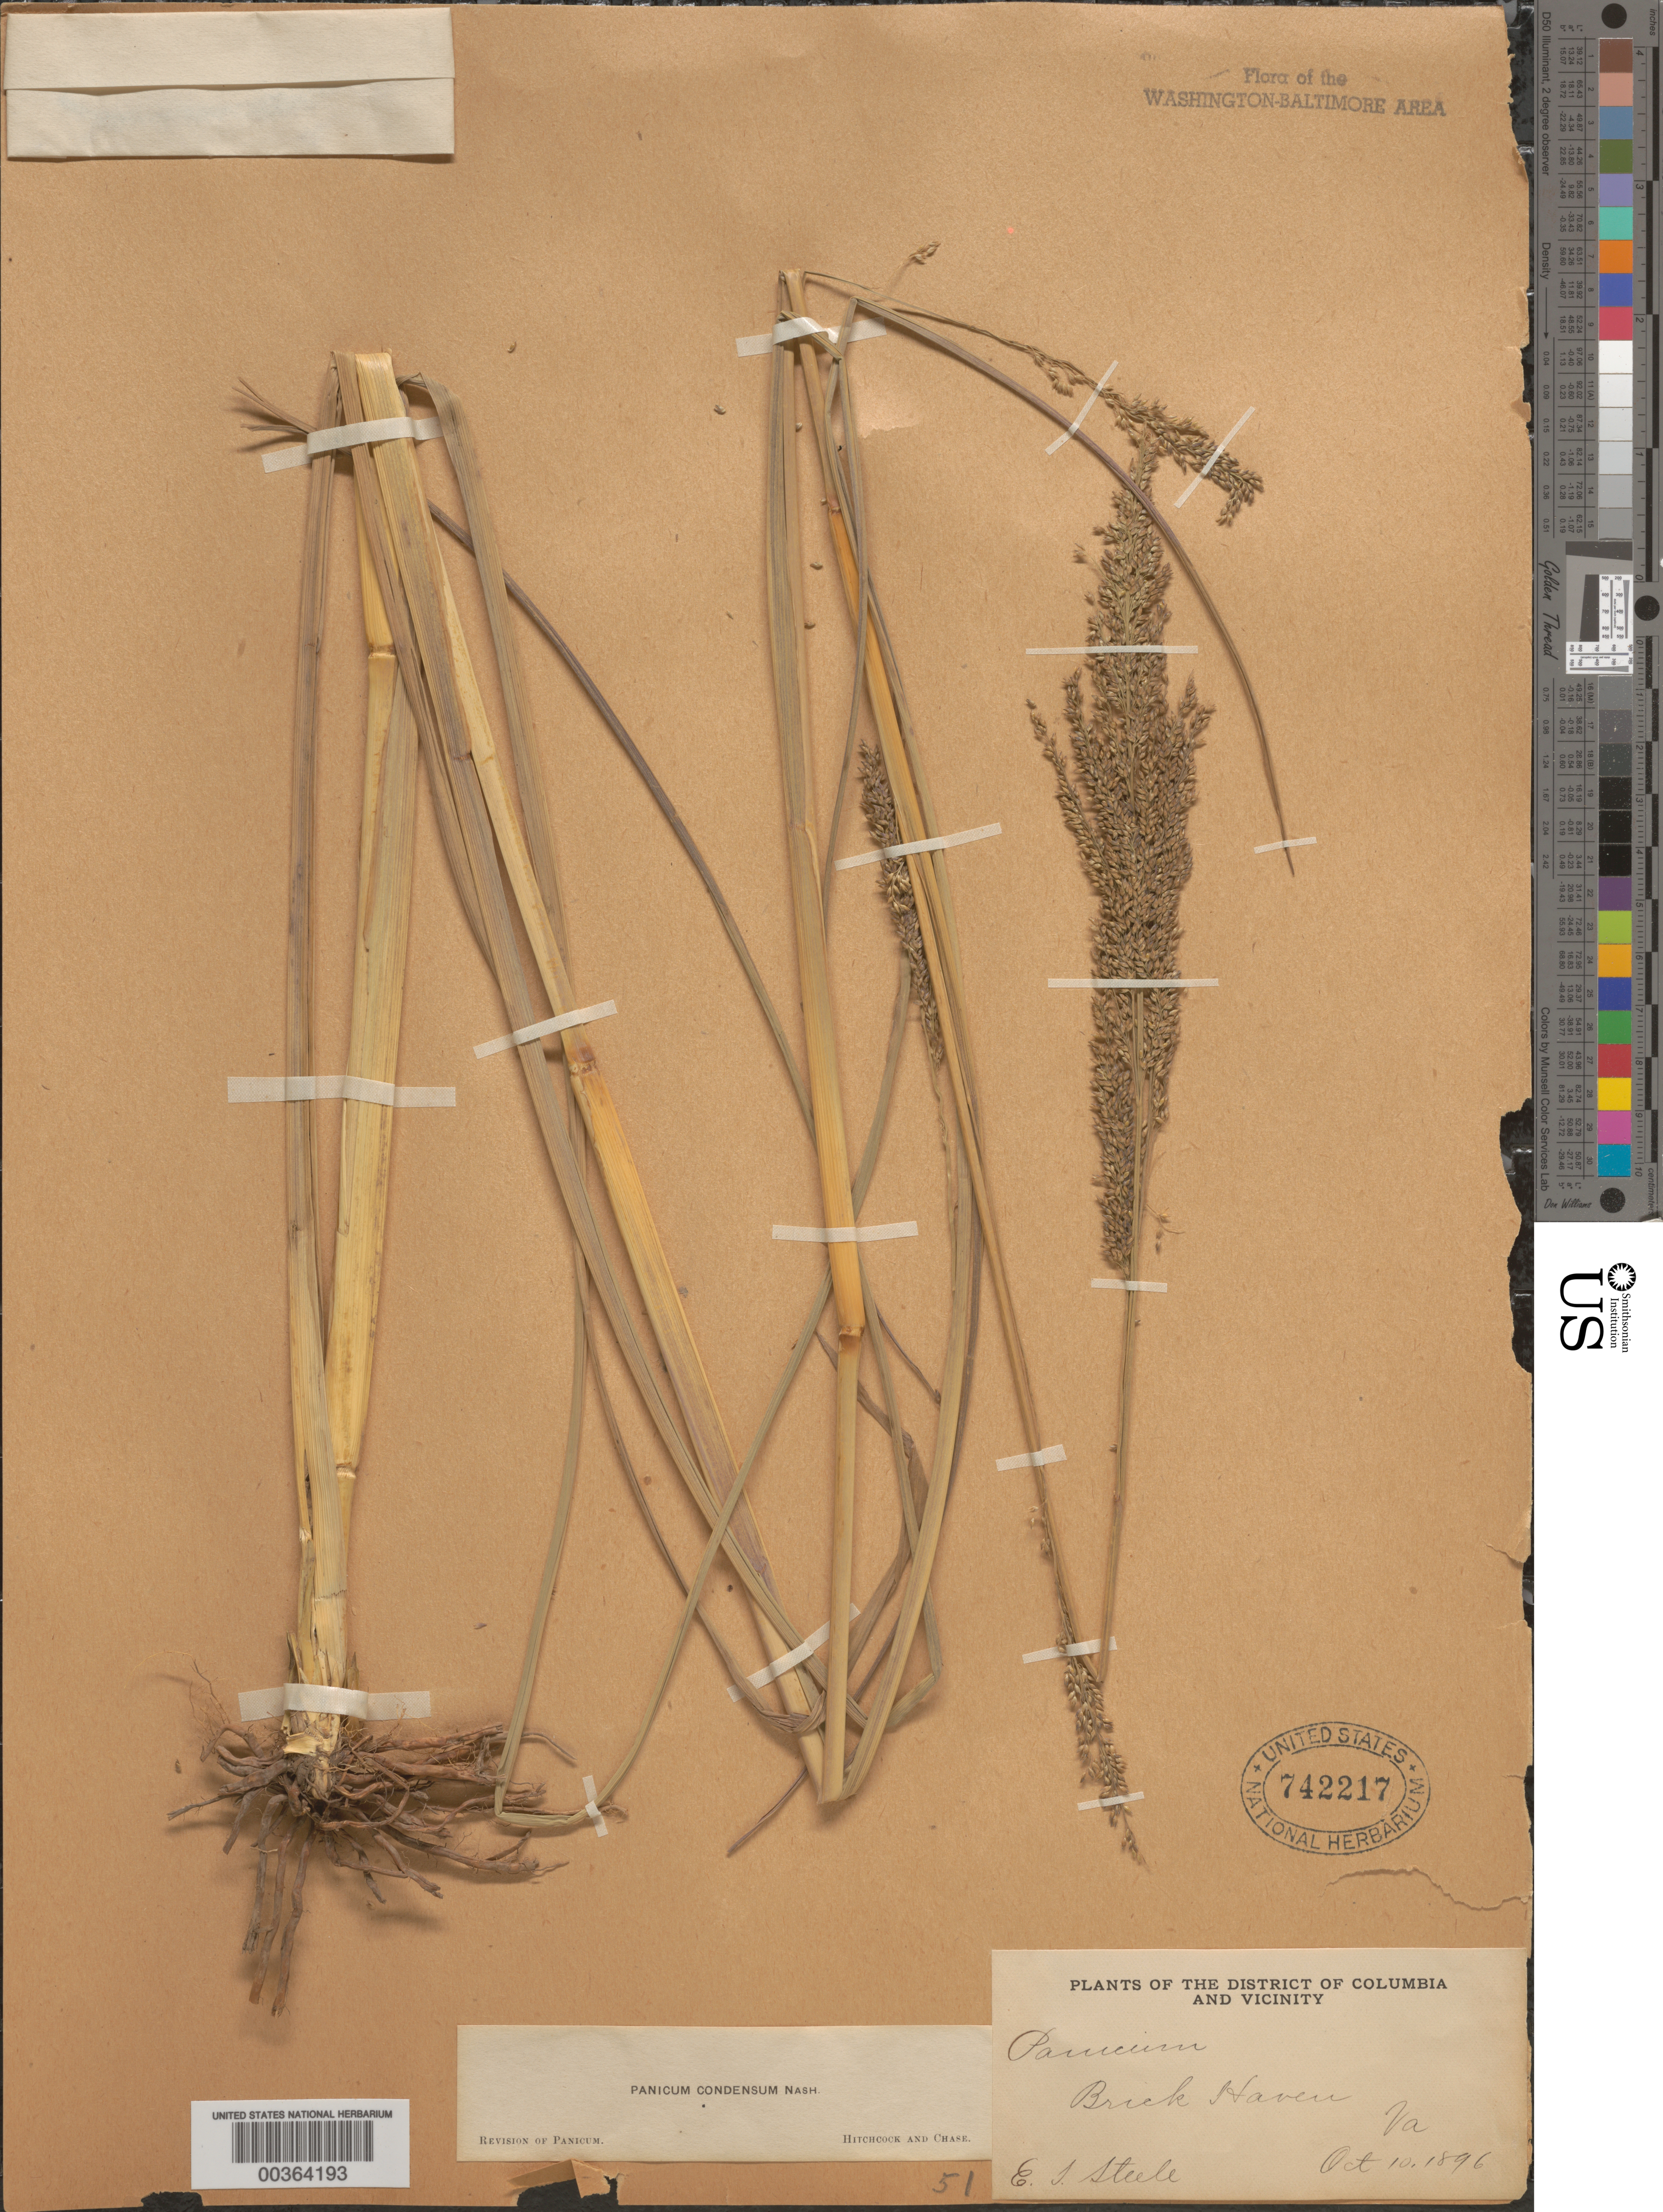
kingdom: Plantae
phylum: Tracheophyta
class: Liliopsida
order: Poales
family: Poaceae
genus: Coleataenia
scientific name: Coleataenia rigidula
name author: (Bosc ex Nees) LeBlond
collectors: E. Steele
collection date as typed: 10 Oct 1896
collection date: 1896-10-10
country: United States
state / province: Virginia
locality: Brick Haven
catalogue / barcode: US 742217